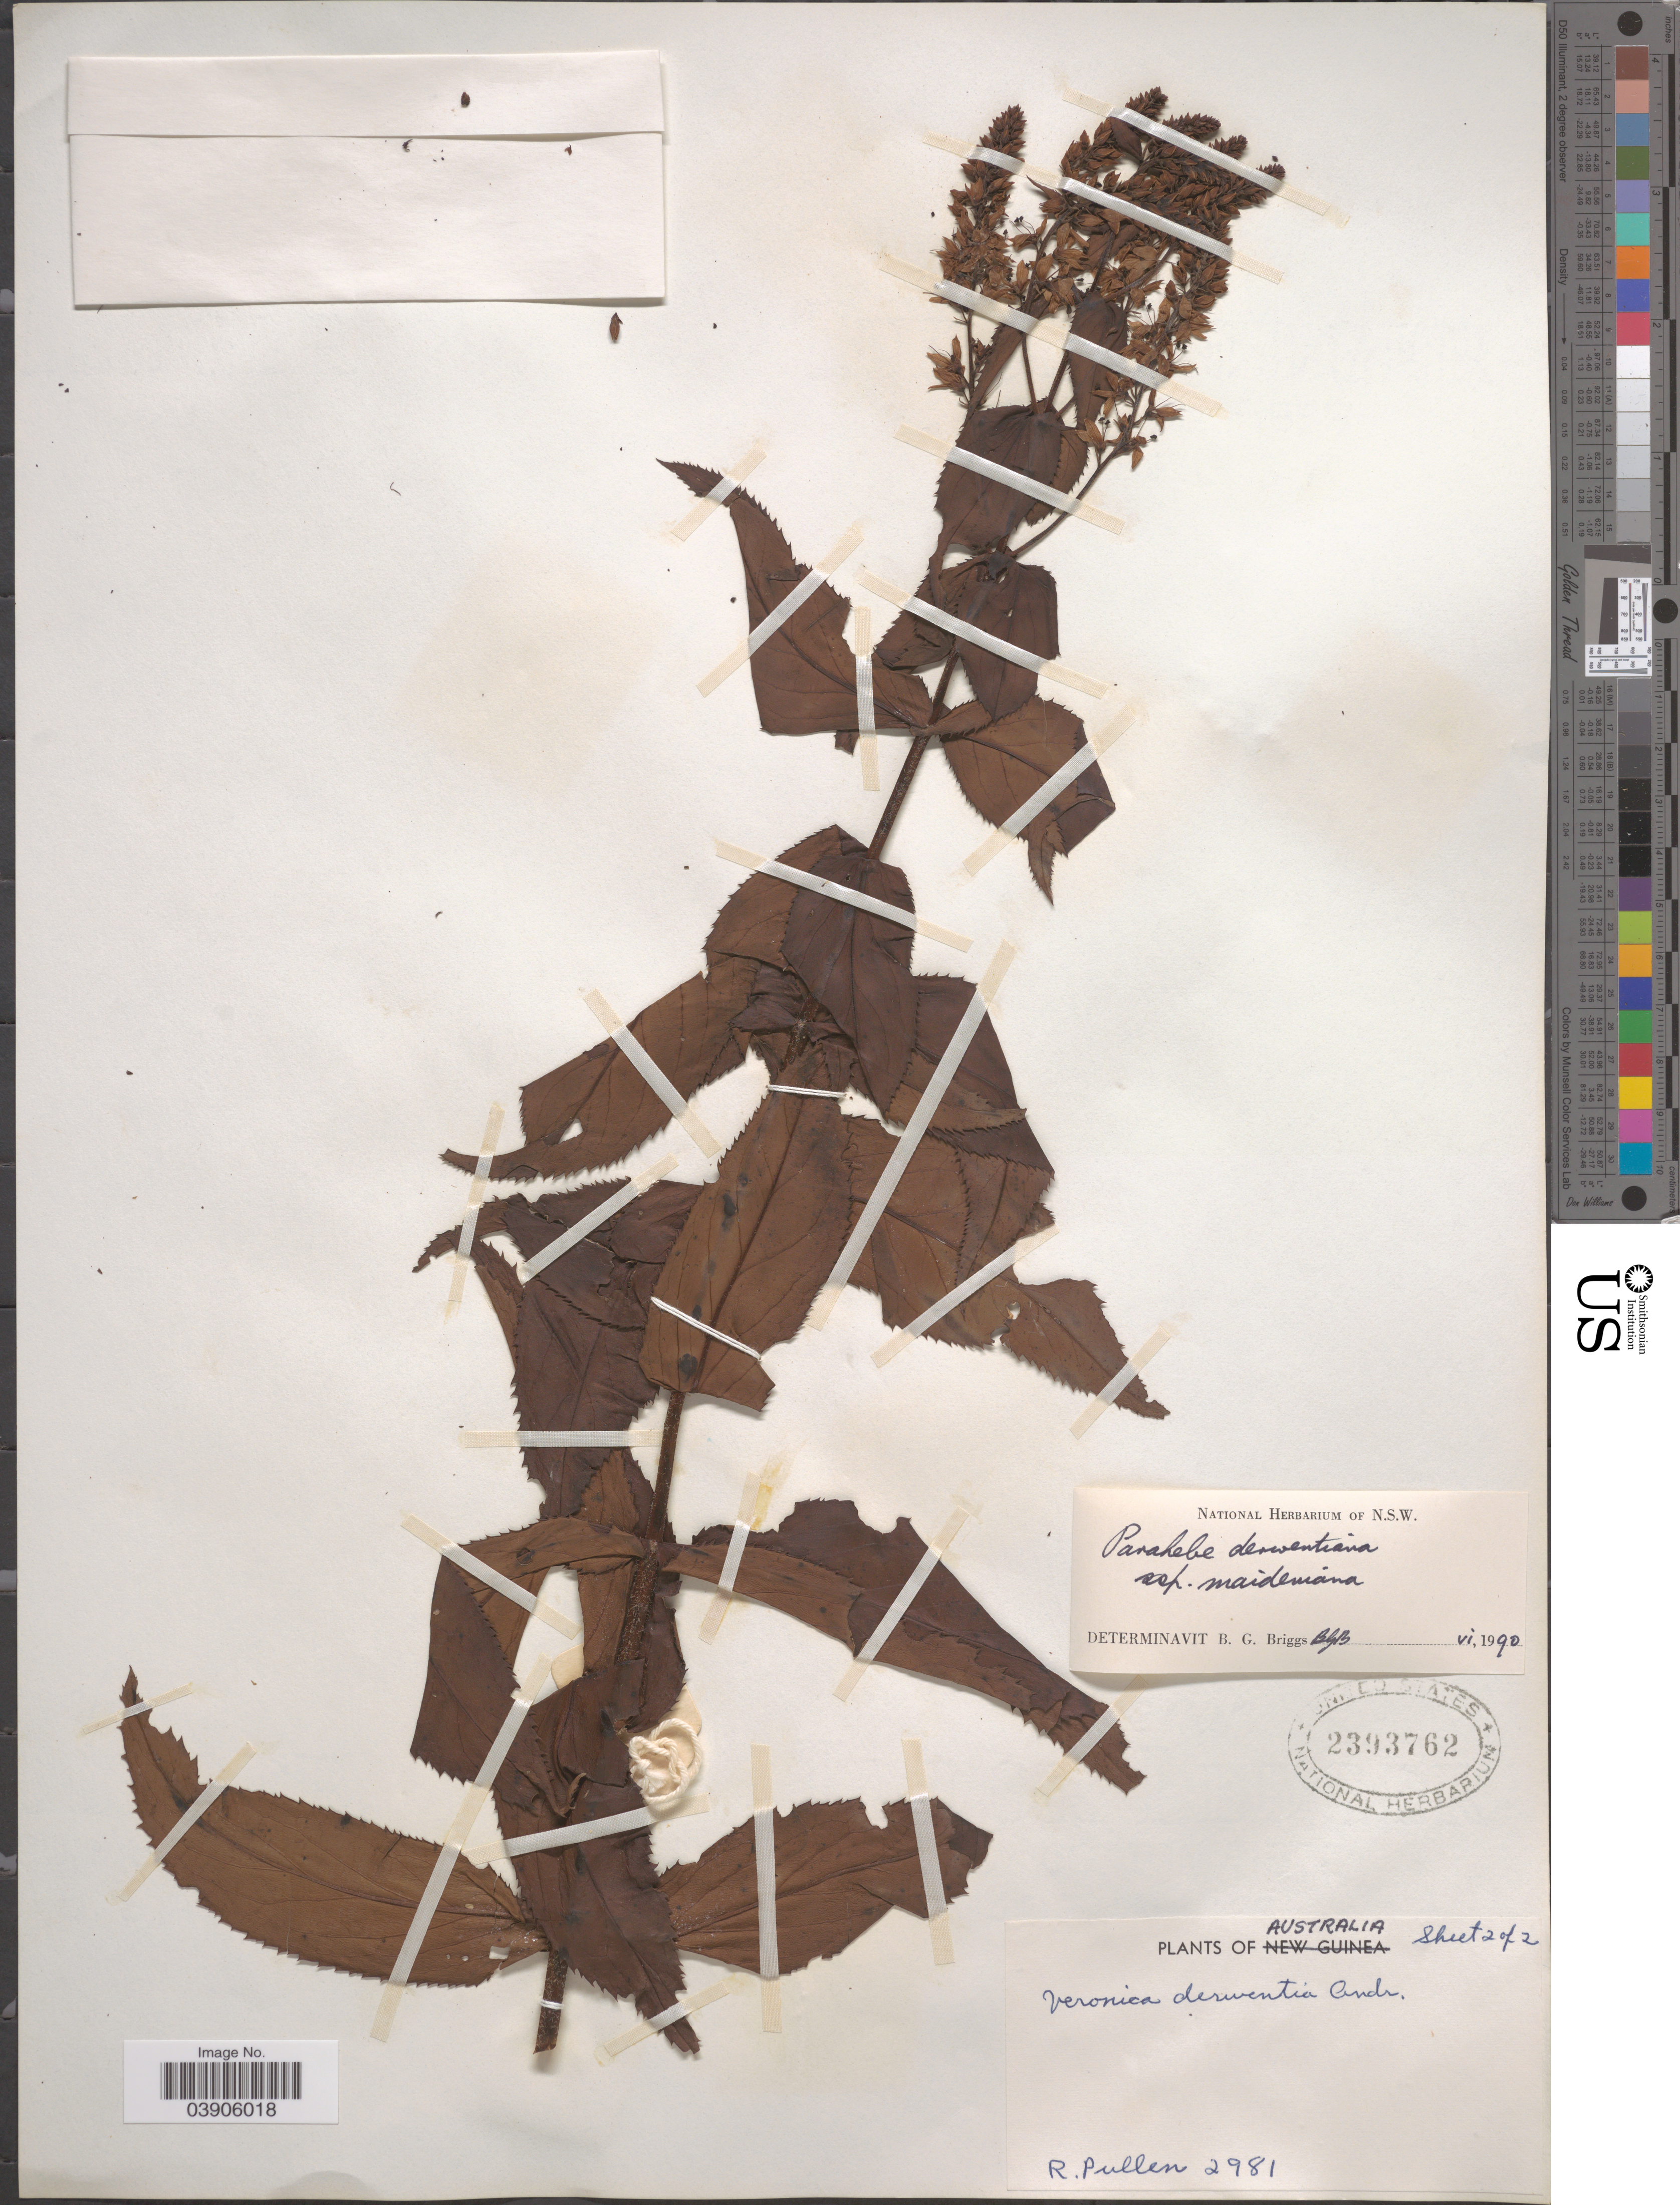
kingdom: Plantae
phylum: Tracheophyta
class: Magnoliopsida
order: Lamiales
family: Plantaginaceae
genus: Parahebe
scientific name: Parahebe derwentiana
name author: (Andrews) B.G. Briggs & Ehrend.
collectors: R. Pullen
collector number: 2981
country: Australia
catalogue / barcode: US 2393762